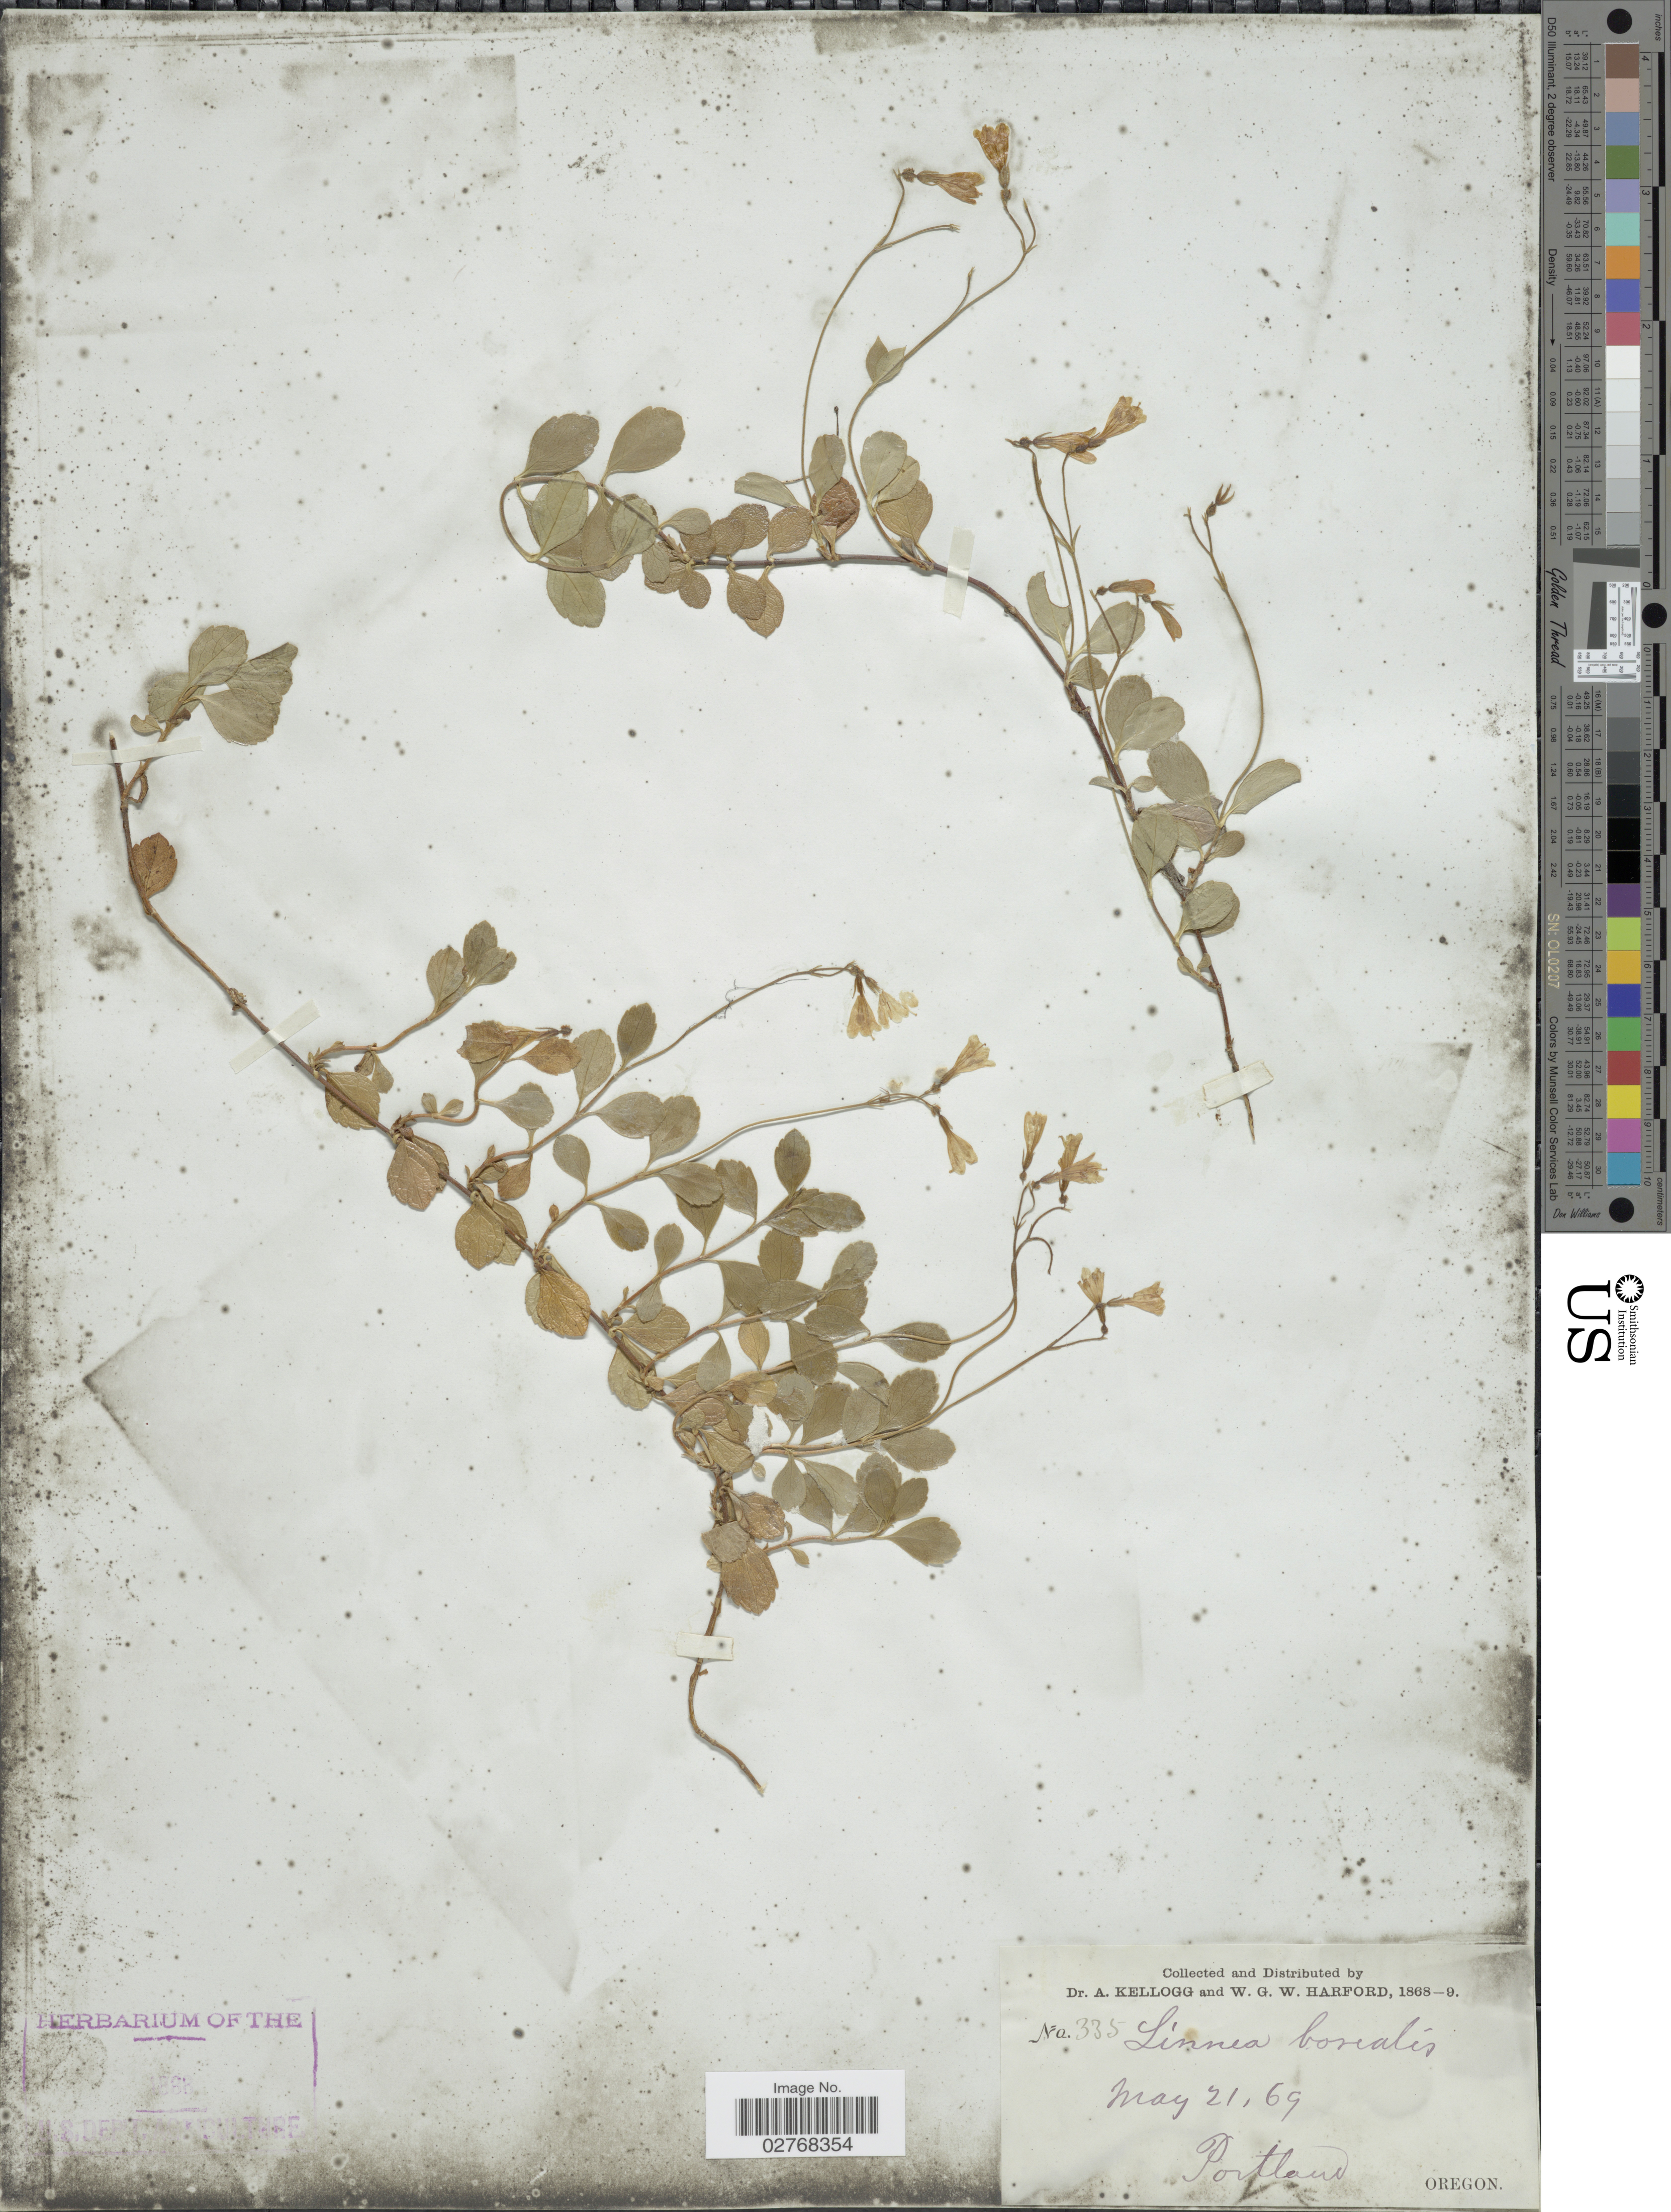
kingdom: Plantae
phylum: Tracheophyta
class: Magnoliopsida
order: Dipsacales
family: Caprifoliaceae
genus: Linnaea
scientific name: Linnaea borealis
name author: L.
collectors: A. Kellogg & W. G. W. Harford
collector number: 335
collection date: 1869-05-21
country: United States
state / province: Oregon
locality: Portland.